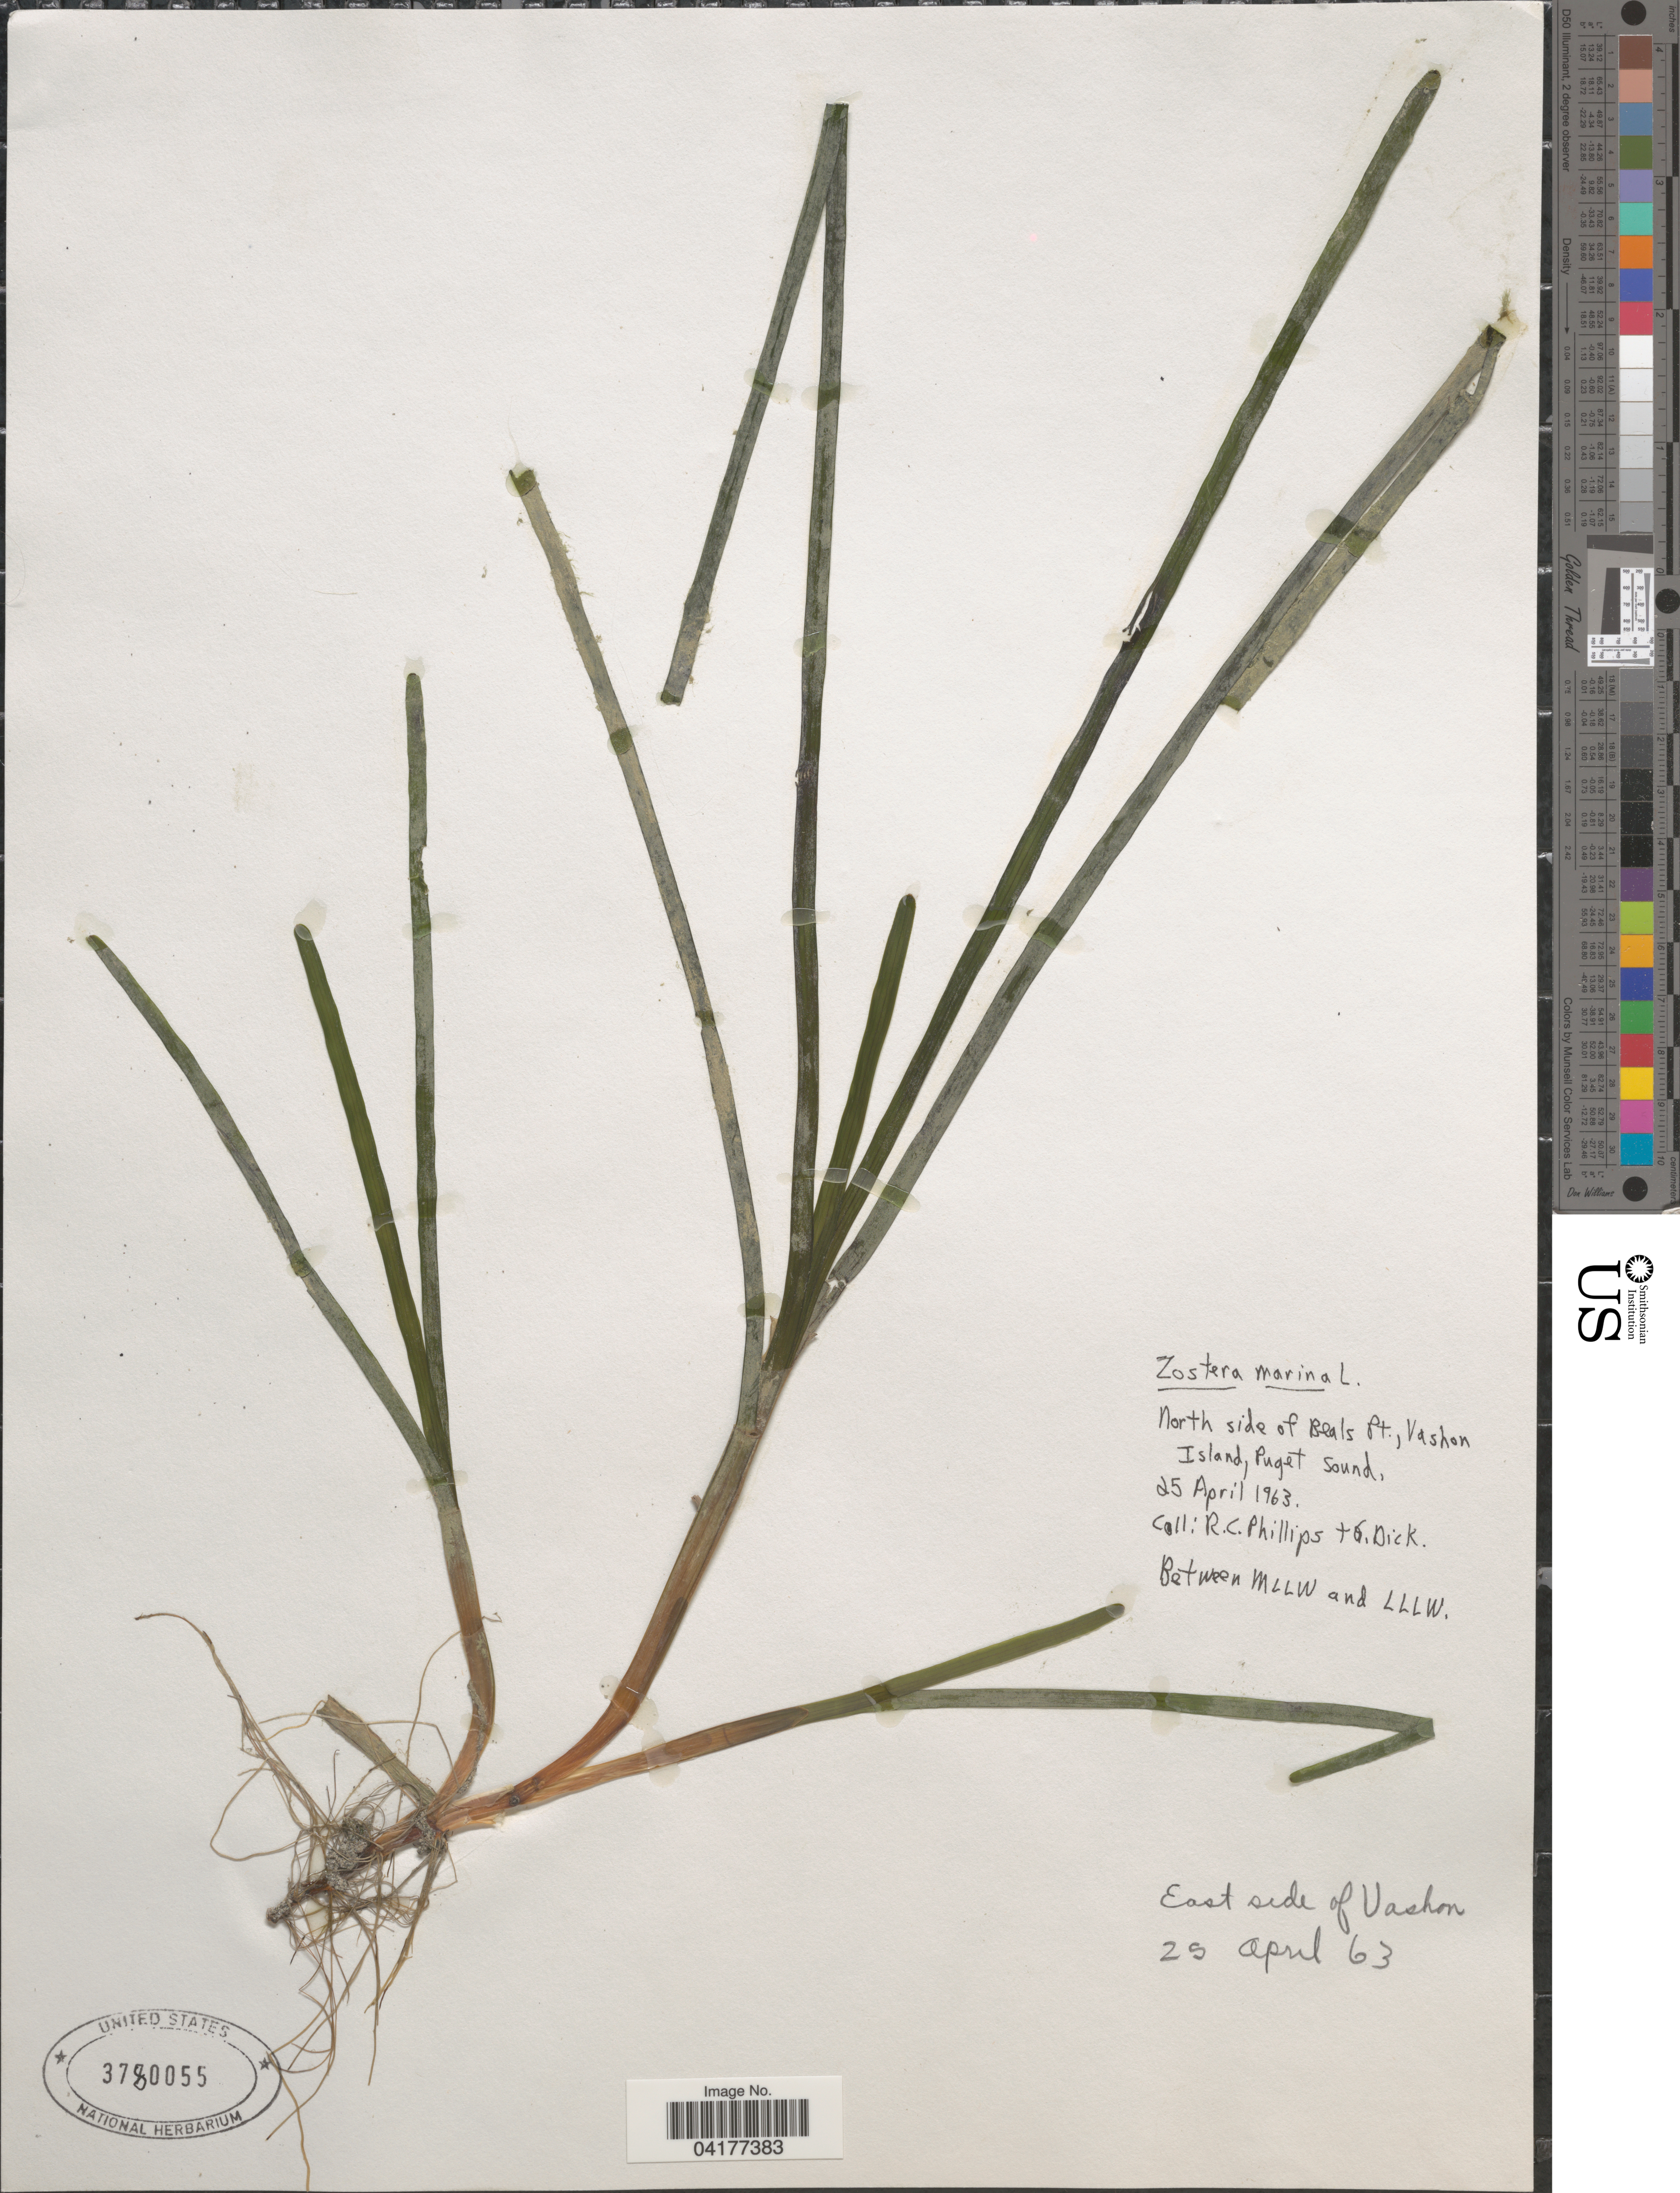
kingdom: Plantae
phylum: Tracheophyta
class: Liliopsida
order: Alismatales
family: Zosteraceae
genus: Zostera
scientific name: Zostera marina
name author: L.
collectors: R. C. Phillips & G. Dick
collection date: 1963-04-25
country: United States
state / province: Washington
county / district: King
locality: North side of Beals Pt., Vashon Island, Puget Sound. Between MLLW and LLLW. East side of Vashon.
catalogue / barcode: US 3780055